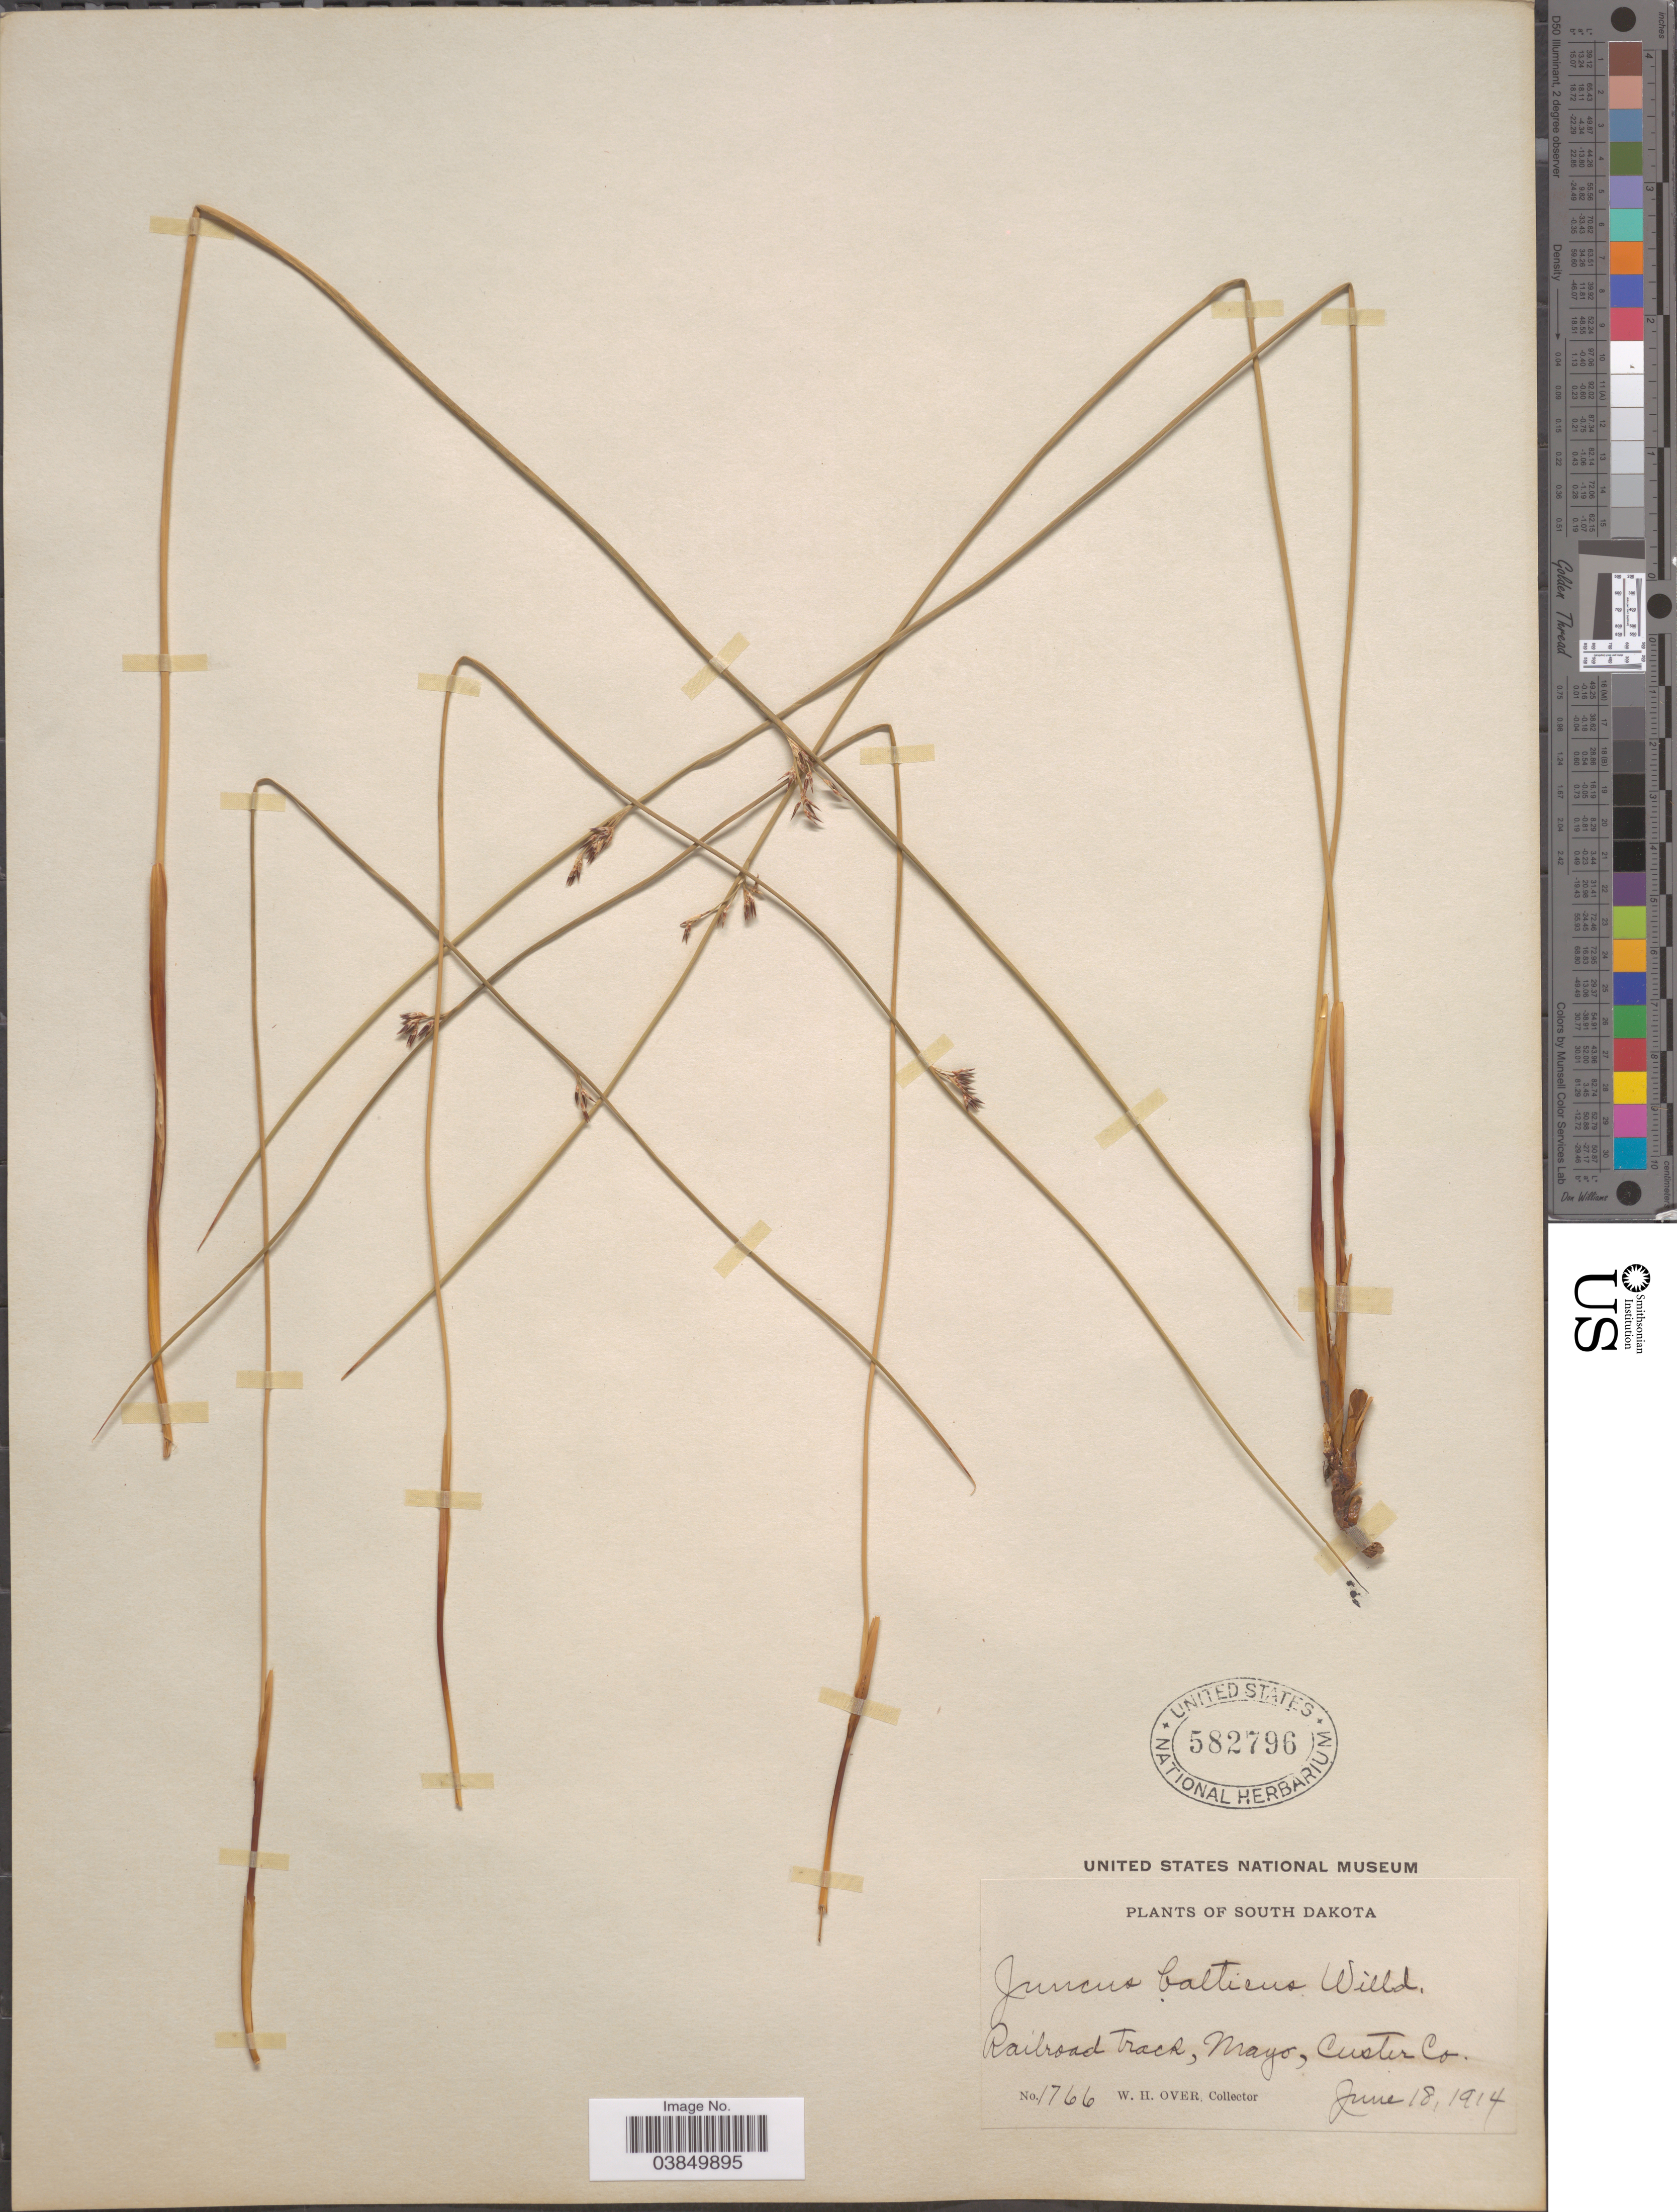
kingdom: Plantae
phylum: Tracheophyta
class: Liliopsida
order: Poales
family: Juncaceae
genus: Juncus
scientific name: Juncus balticus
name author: Willd.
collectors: W. Over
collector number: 1766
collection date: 1914-06-18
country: United States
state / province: South Dakota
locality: Railroad Track, Mayo, Custer Co.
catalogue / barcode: US 582796